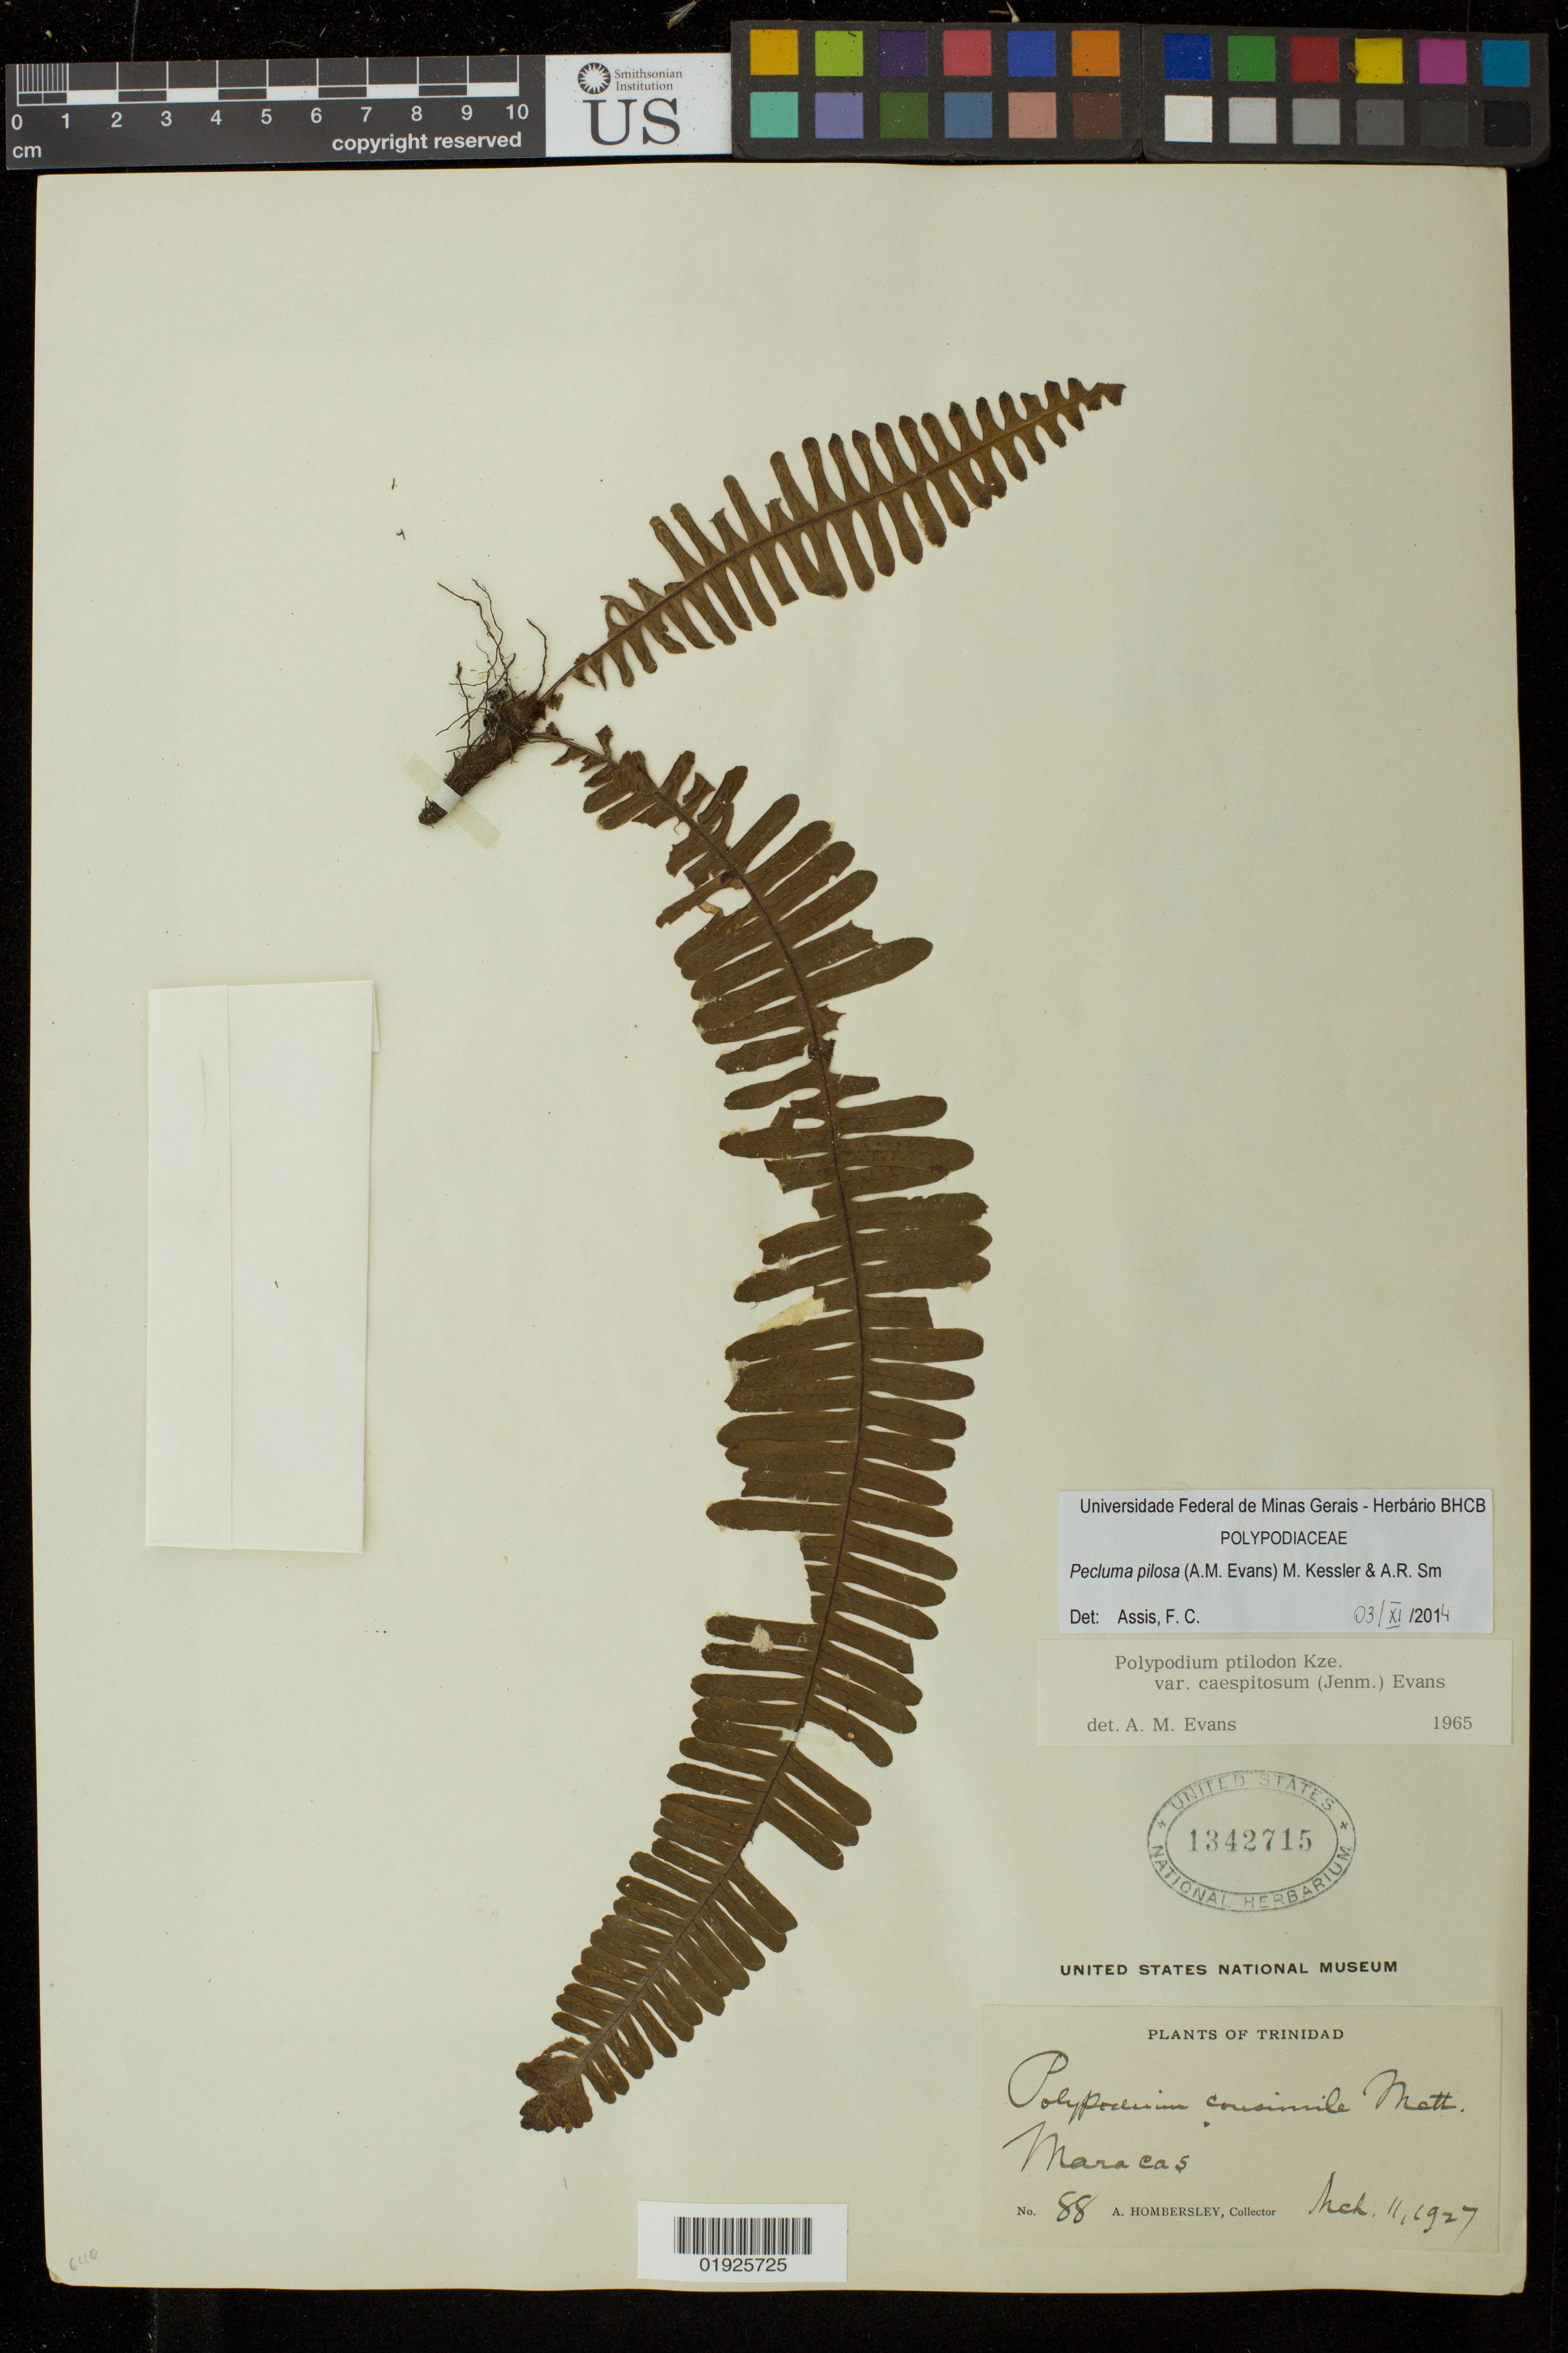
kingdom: Plantae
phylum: Tracheophyta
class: Polypodiopsida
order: Polypodiales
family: Polypodiaceae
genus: Pecluma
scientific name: Pecluma pilosa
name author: (A.M. Evans) M. Kessler & A.R. Sm.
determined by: Assis, F. C.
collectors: A. Hombersley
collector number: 88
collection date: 1927-03-11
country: Trinidad and Tobago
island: Trinidad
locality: Maracas.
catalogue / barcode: US 1342715